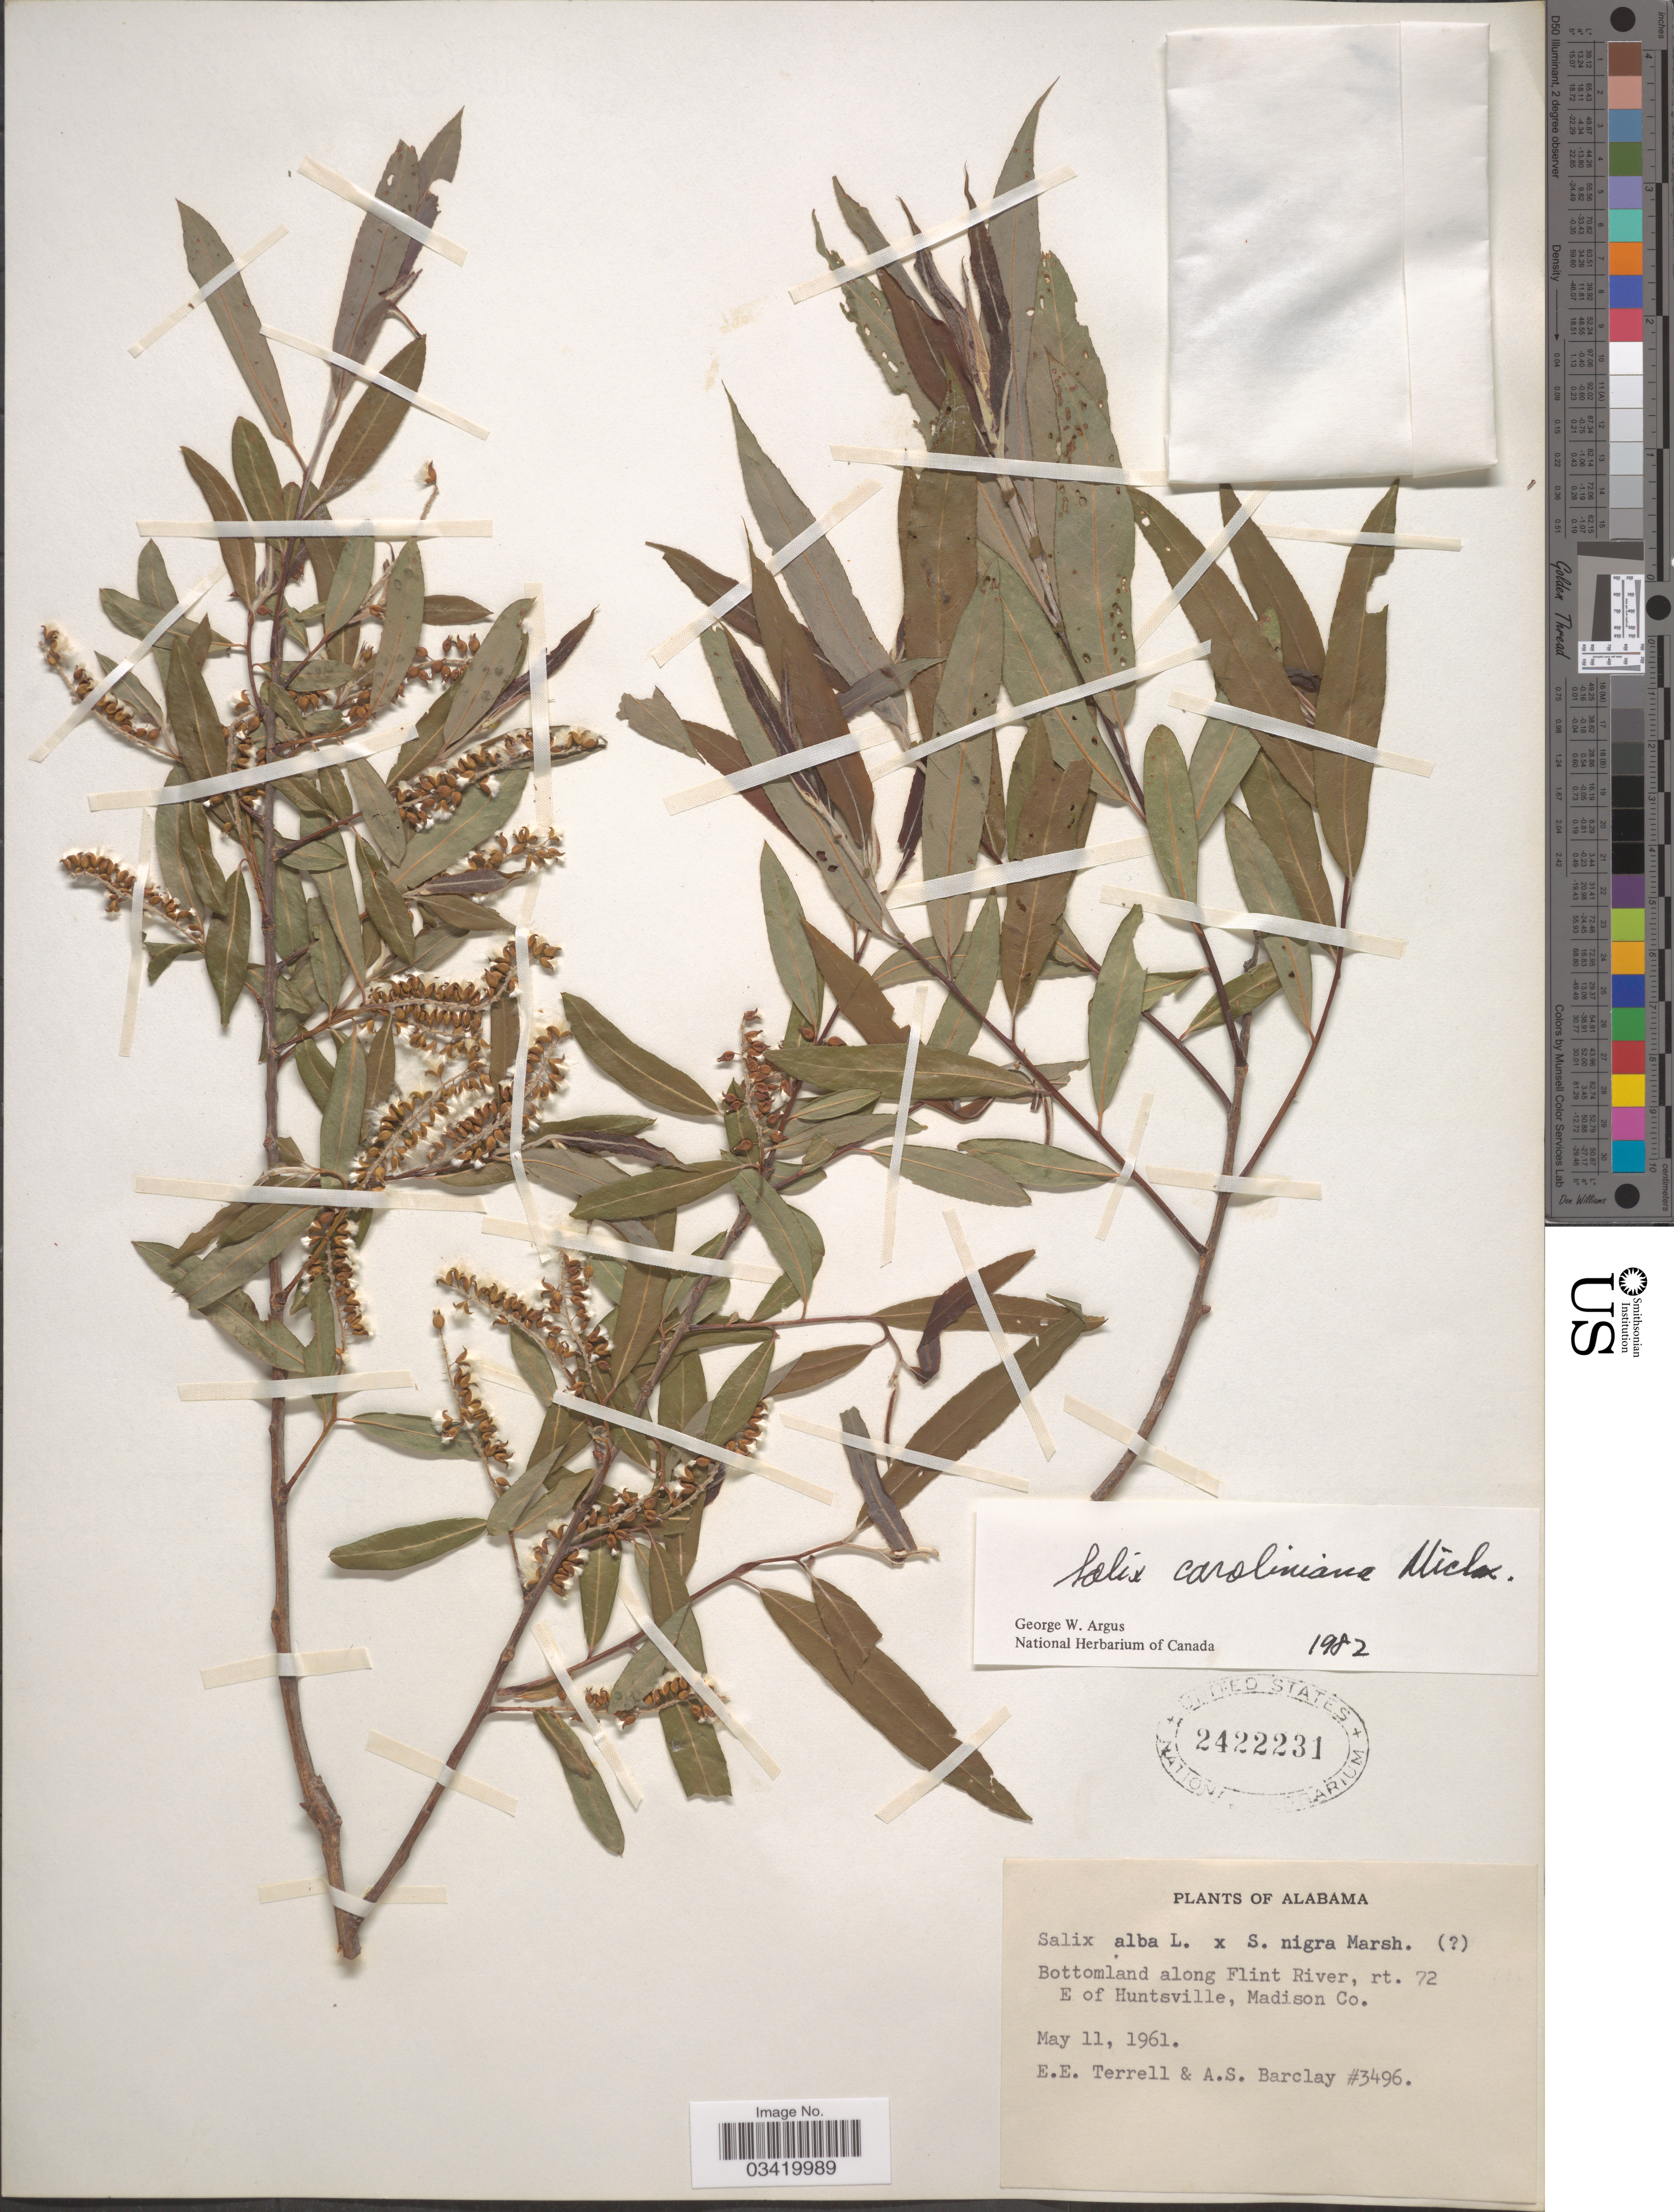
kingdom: Plantae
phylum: Tracheophyta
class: Magnoliopsida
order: Malpighiales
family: Salicaceae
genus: Salix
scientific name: Salix caroliniana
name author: Michx.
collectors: E. E. Terrell & A. S. Barclay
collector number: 3496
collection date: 1961-05-11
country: United States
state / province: Alabama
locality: Bottomland along Flint River, rt. 72 E of Huntsville, Madison Co.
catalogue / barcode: US 2422231